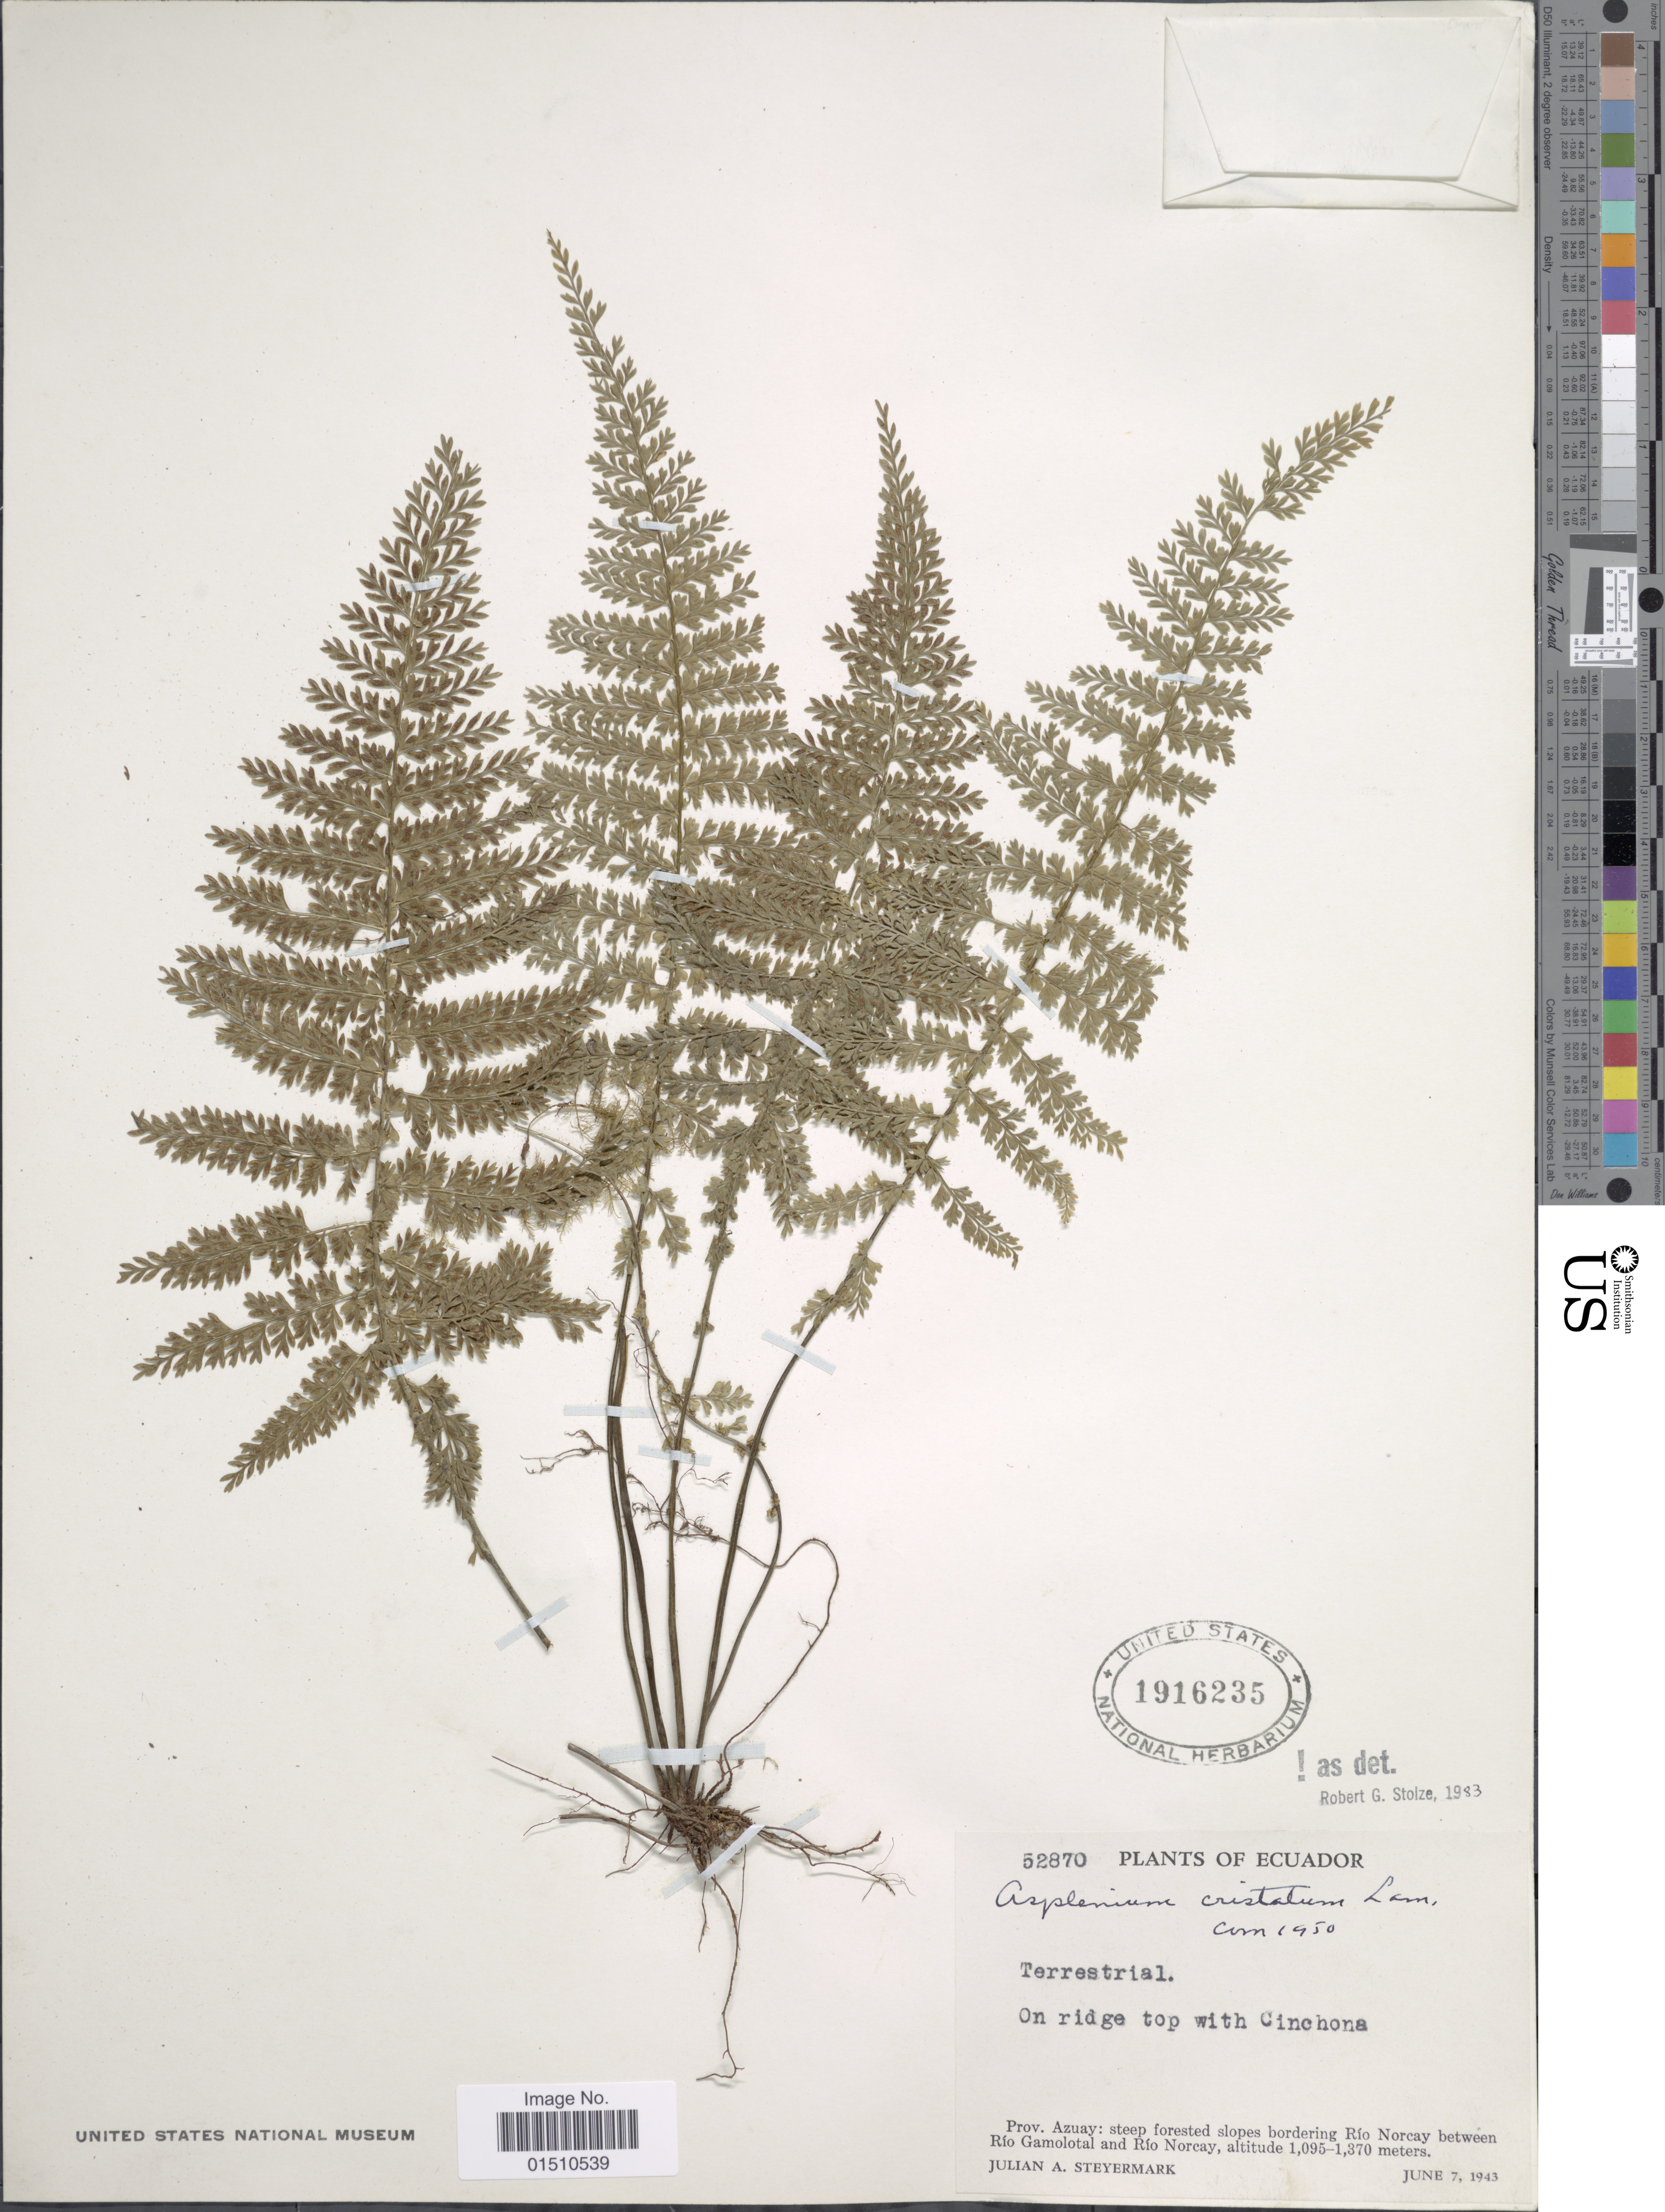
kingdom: Plantae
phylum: Tracheophyta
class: Polypodiopsida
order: Polypodiales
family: Aspleniaceae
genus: Asplenium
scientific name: Asplenium cristatum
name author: Lam.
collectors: J. Steyermark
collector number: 52870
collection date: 1943-06-07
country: Ecuador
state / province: Azuay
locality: Ecuador, Prov. Azuay, steep forested slopes bordering Rio Norcay between Rio Gamolotal and Rio Norcay.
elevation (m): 1095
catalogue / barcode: US 1916235